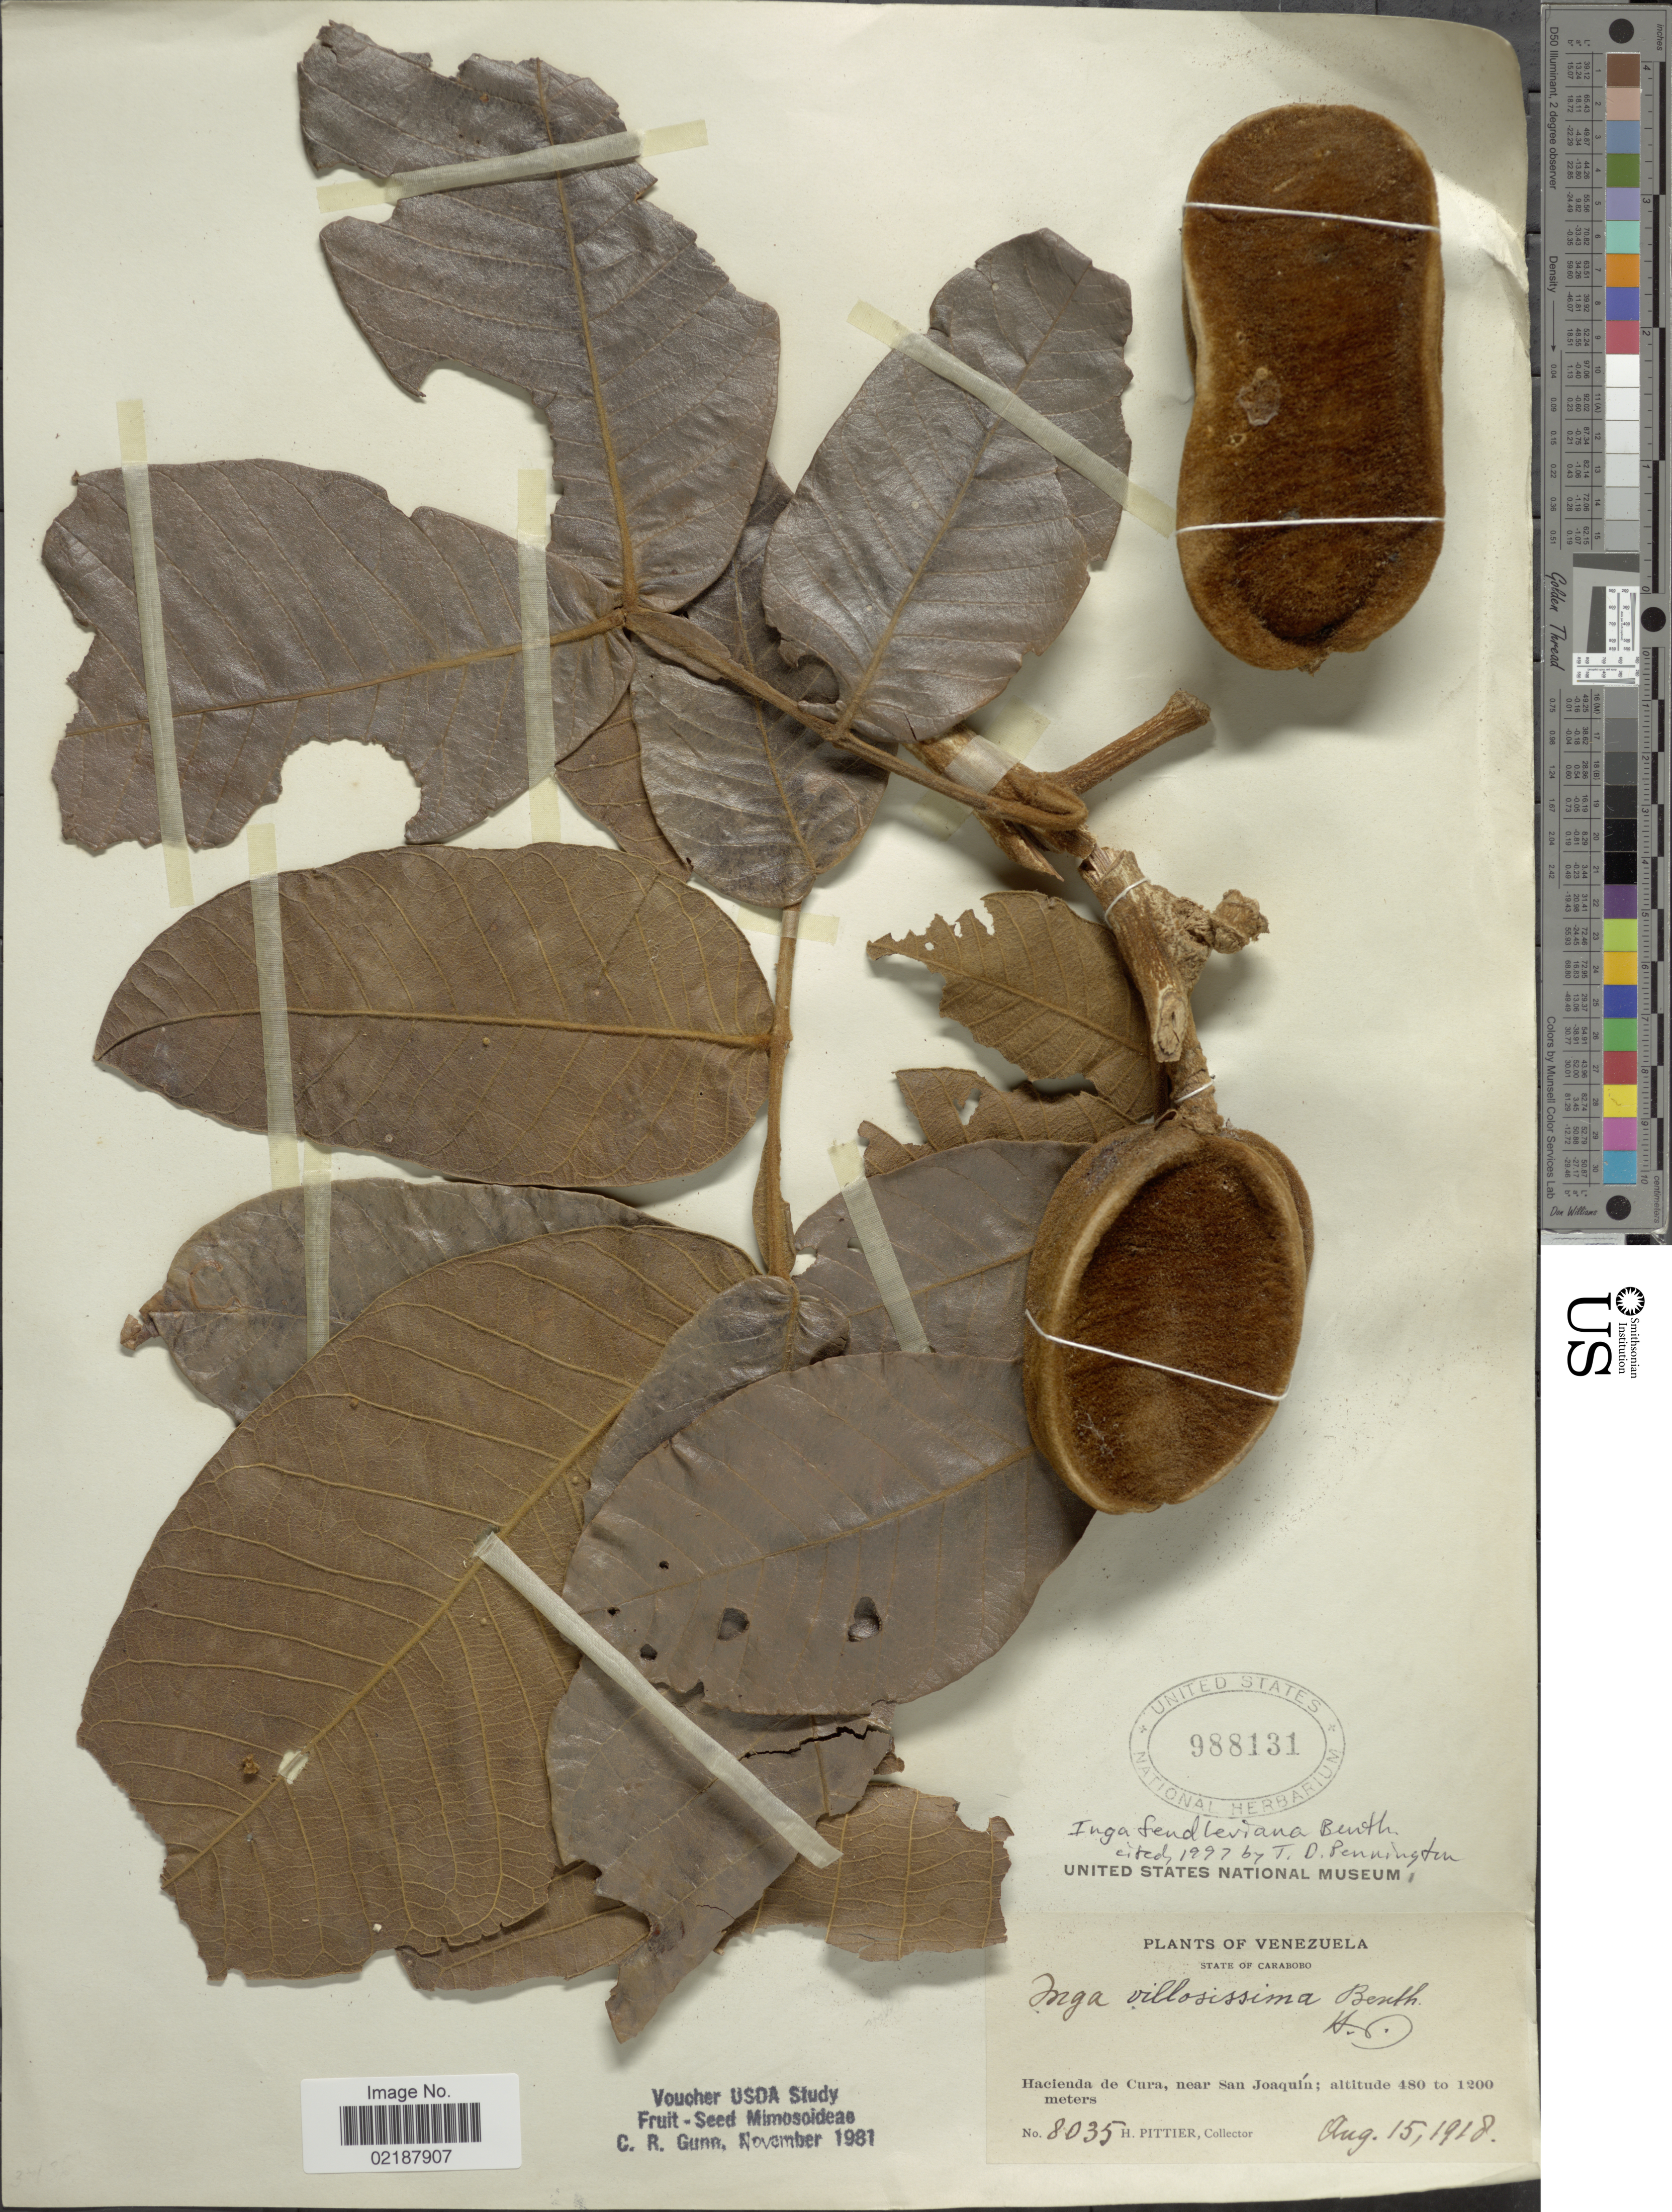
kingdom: Plantae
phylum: Tracheophyta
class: Magnoliopsida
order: Fabales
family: Fabaceae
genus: Inga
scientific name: Inga fendleriana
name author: Benth.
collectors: H. F. Pittier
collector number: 8035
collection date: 1918-08-15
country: Venezuela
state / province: Carabobo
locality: Hacienda de Cura, near San Joaquin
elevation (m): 480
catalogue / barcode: US 988131